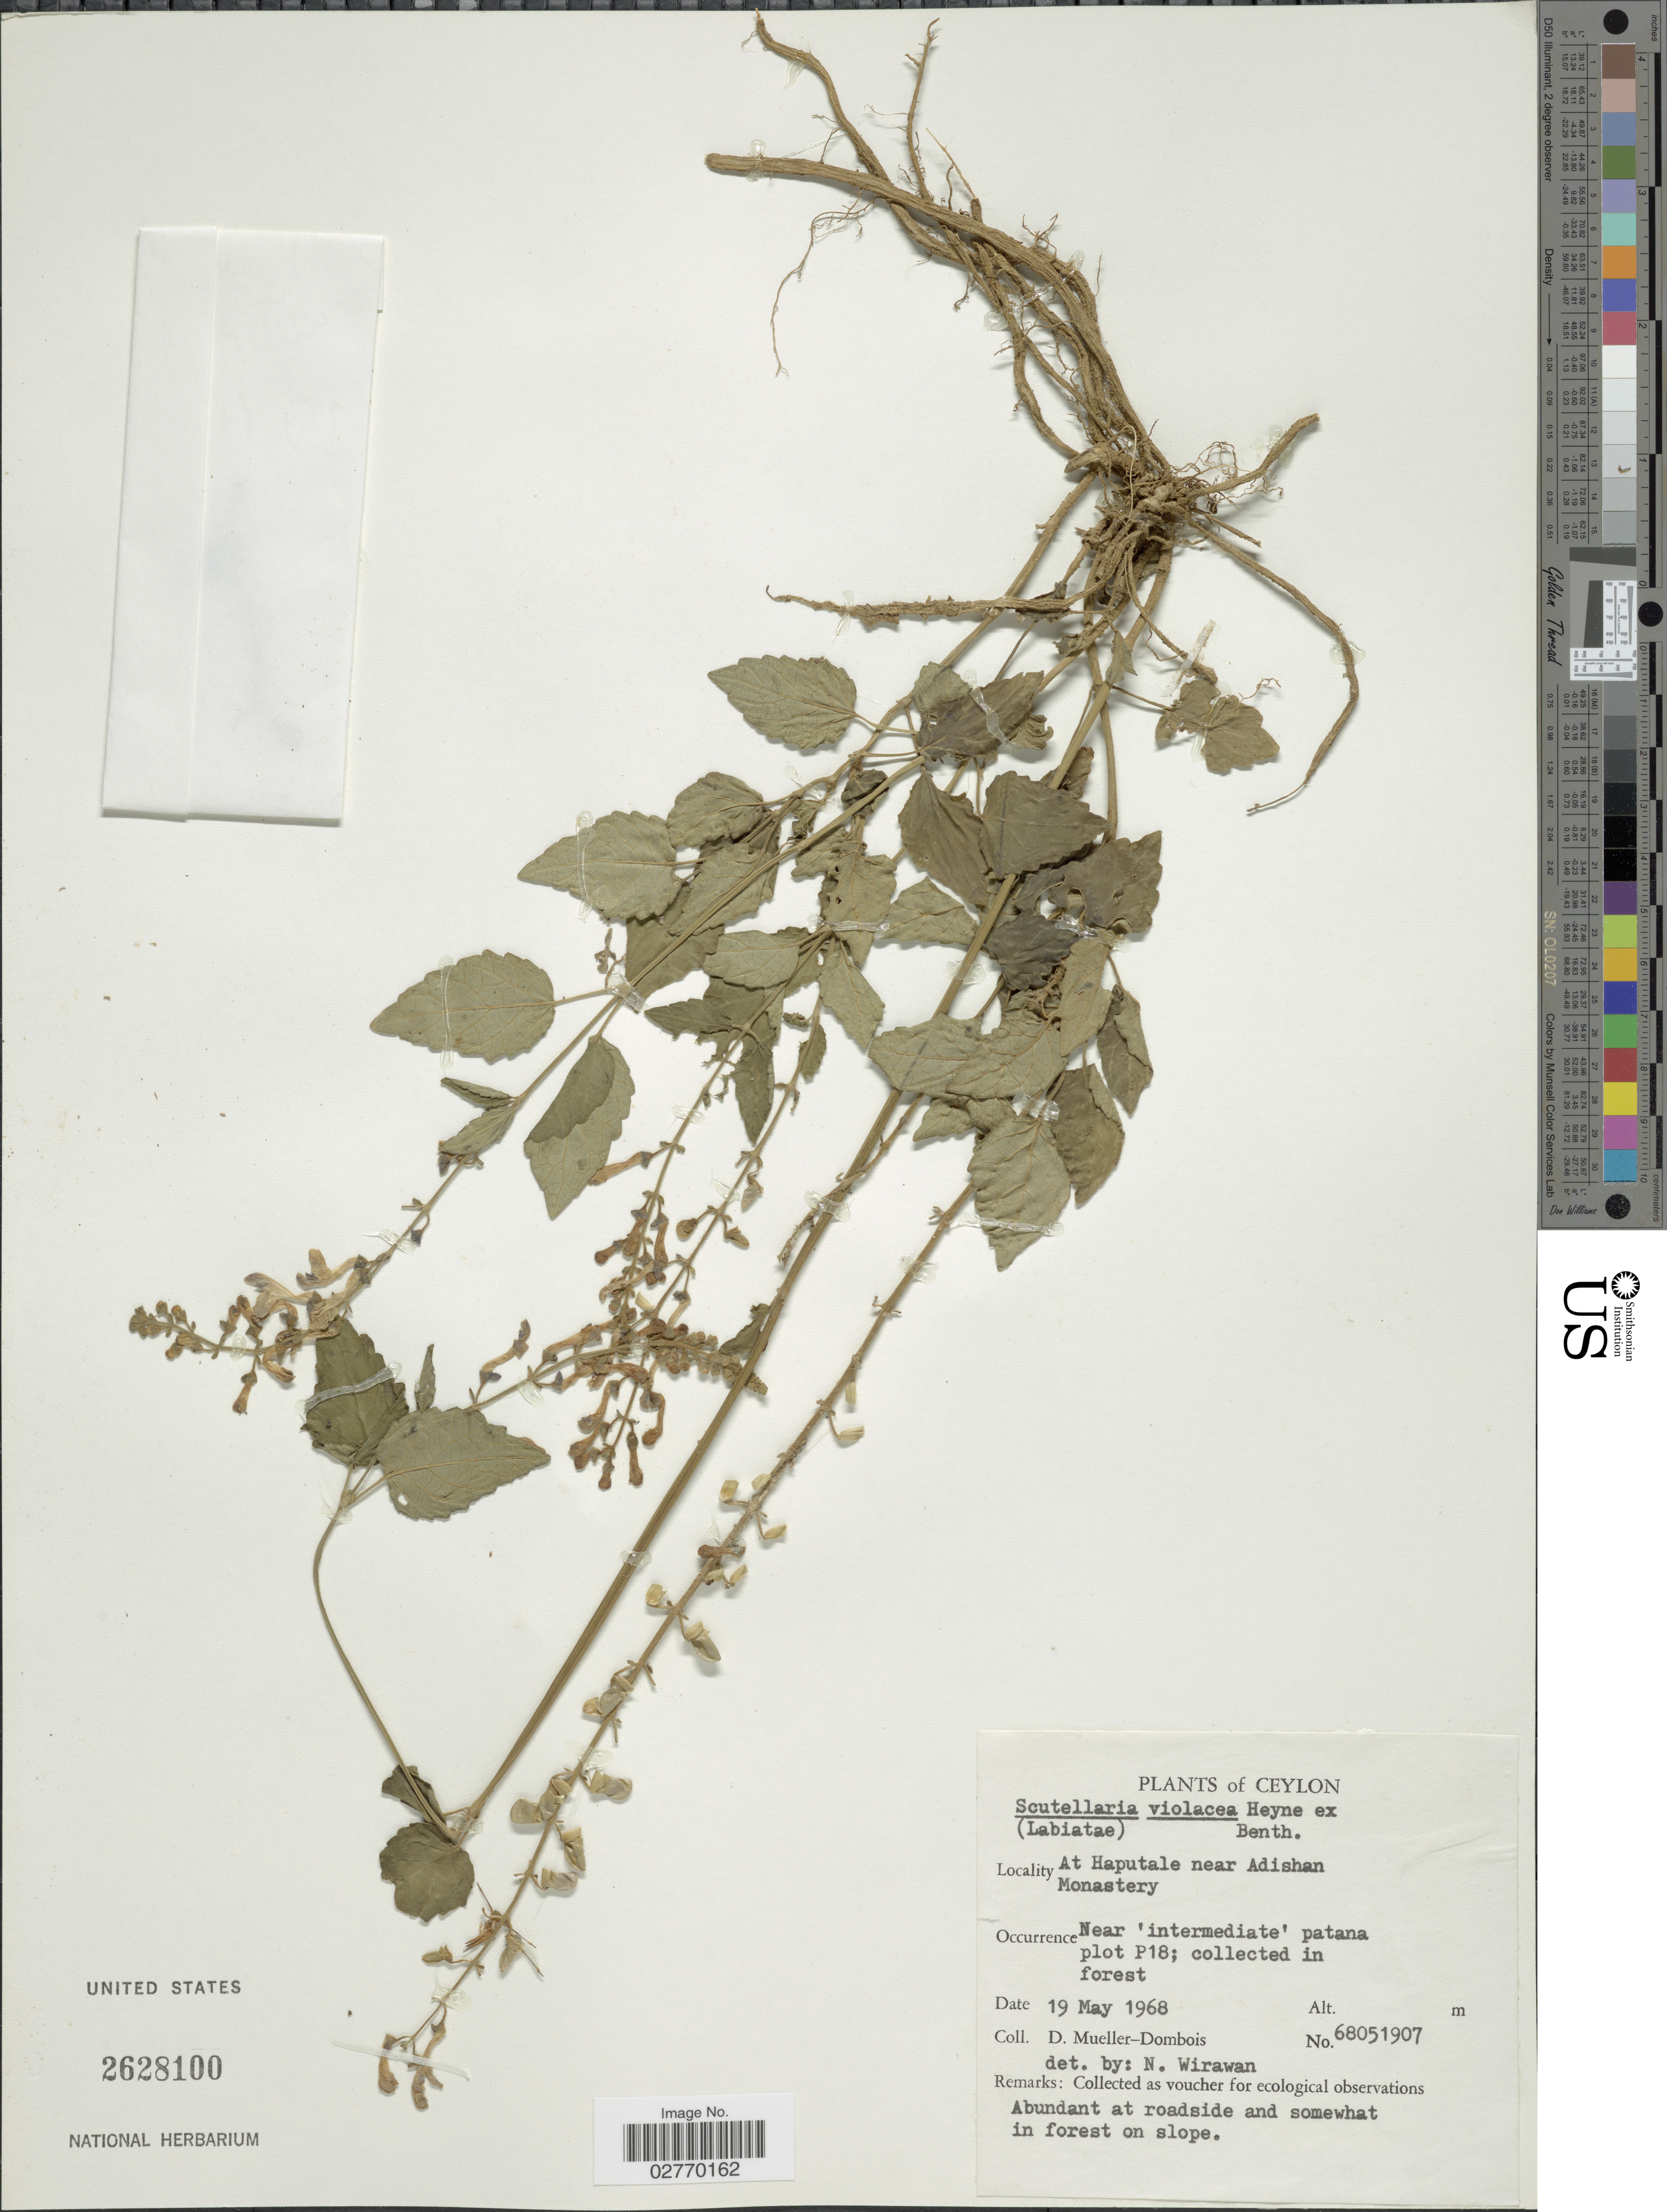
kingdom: Plantae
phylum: Tracheophyta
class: Magnoliopsida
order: Lamiales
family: Lamiaceae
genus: Scutellaria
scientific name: Scutellaria violacea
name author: B. Heyne ex Benth.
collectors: D. Mueller-Dombois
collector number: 68051907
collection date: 1968-05-19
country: Sri Lanka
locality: Ceylon. At Haputale near Adishan Monastery. Near 'intermediate' patana plot P18.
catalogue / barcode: US 2628100